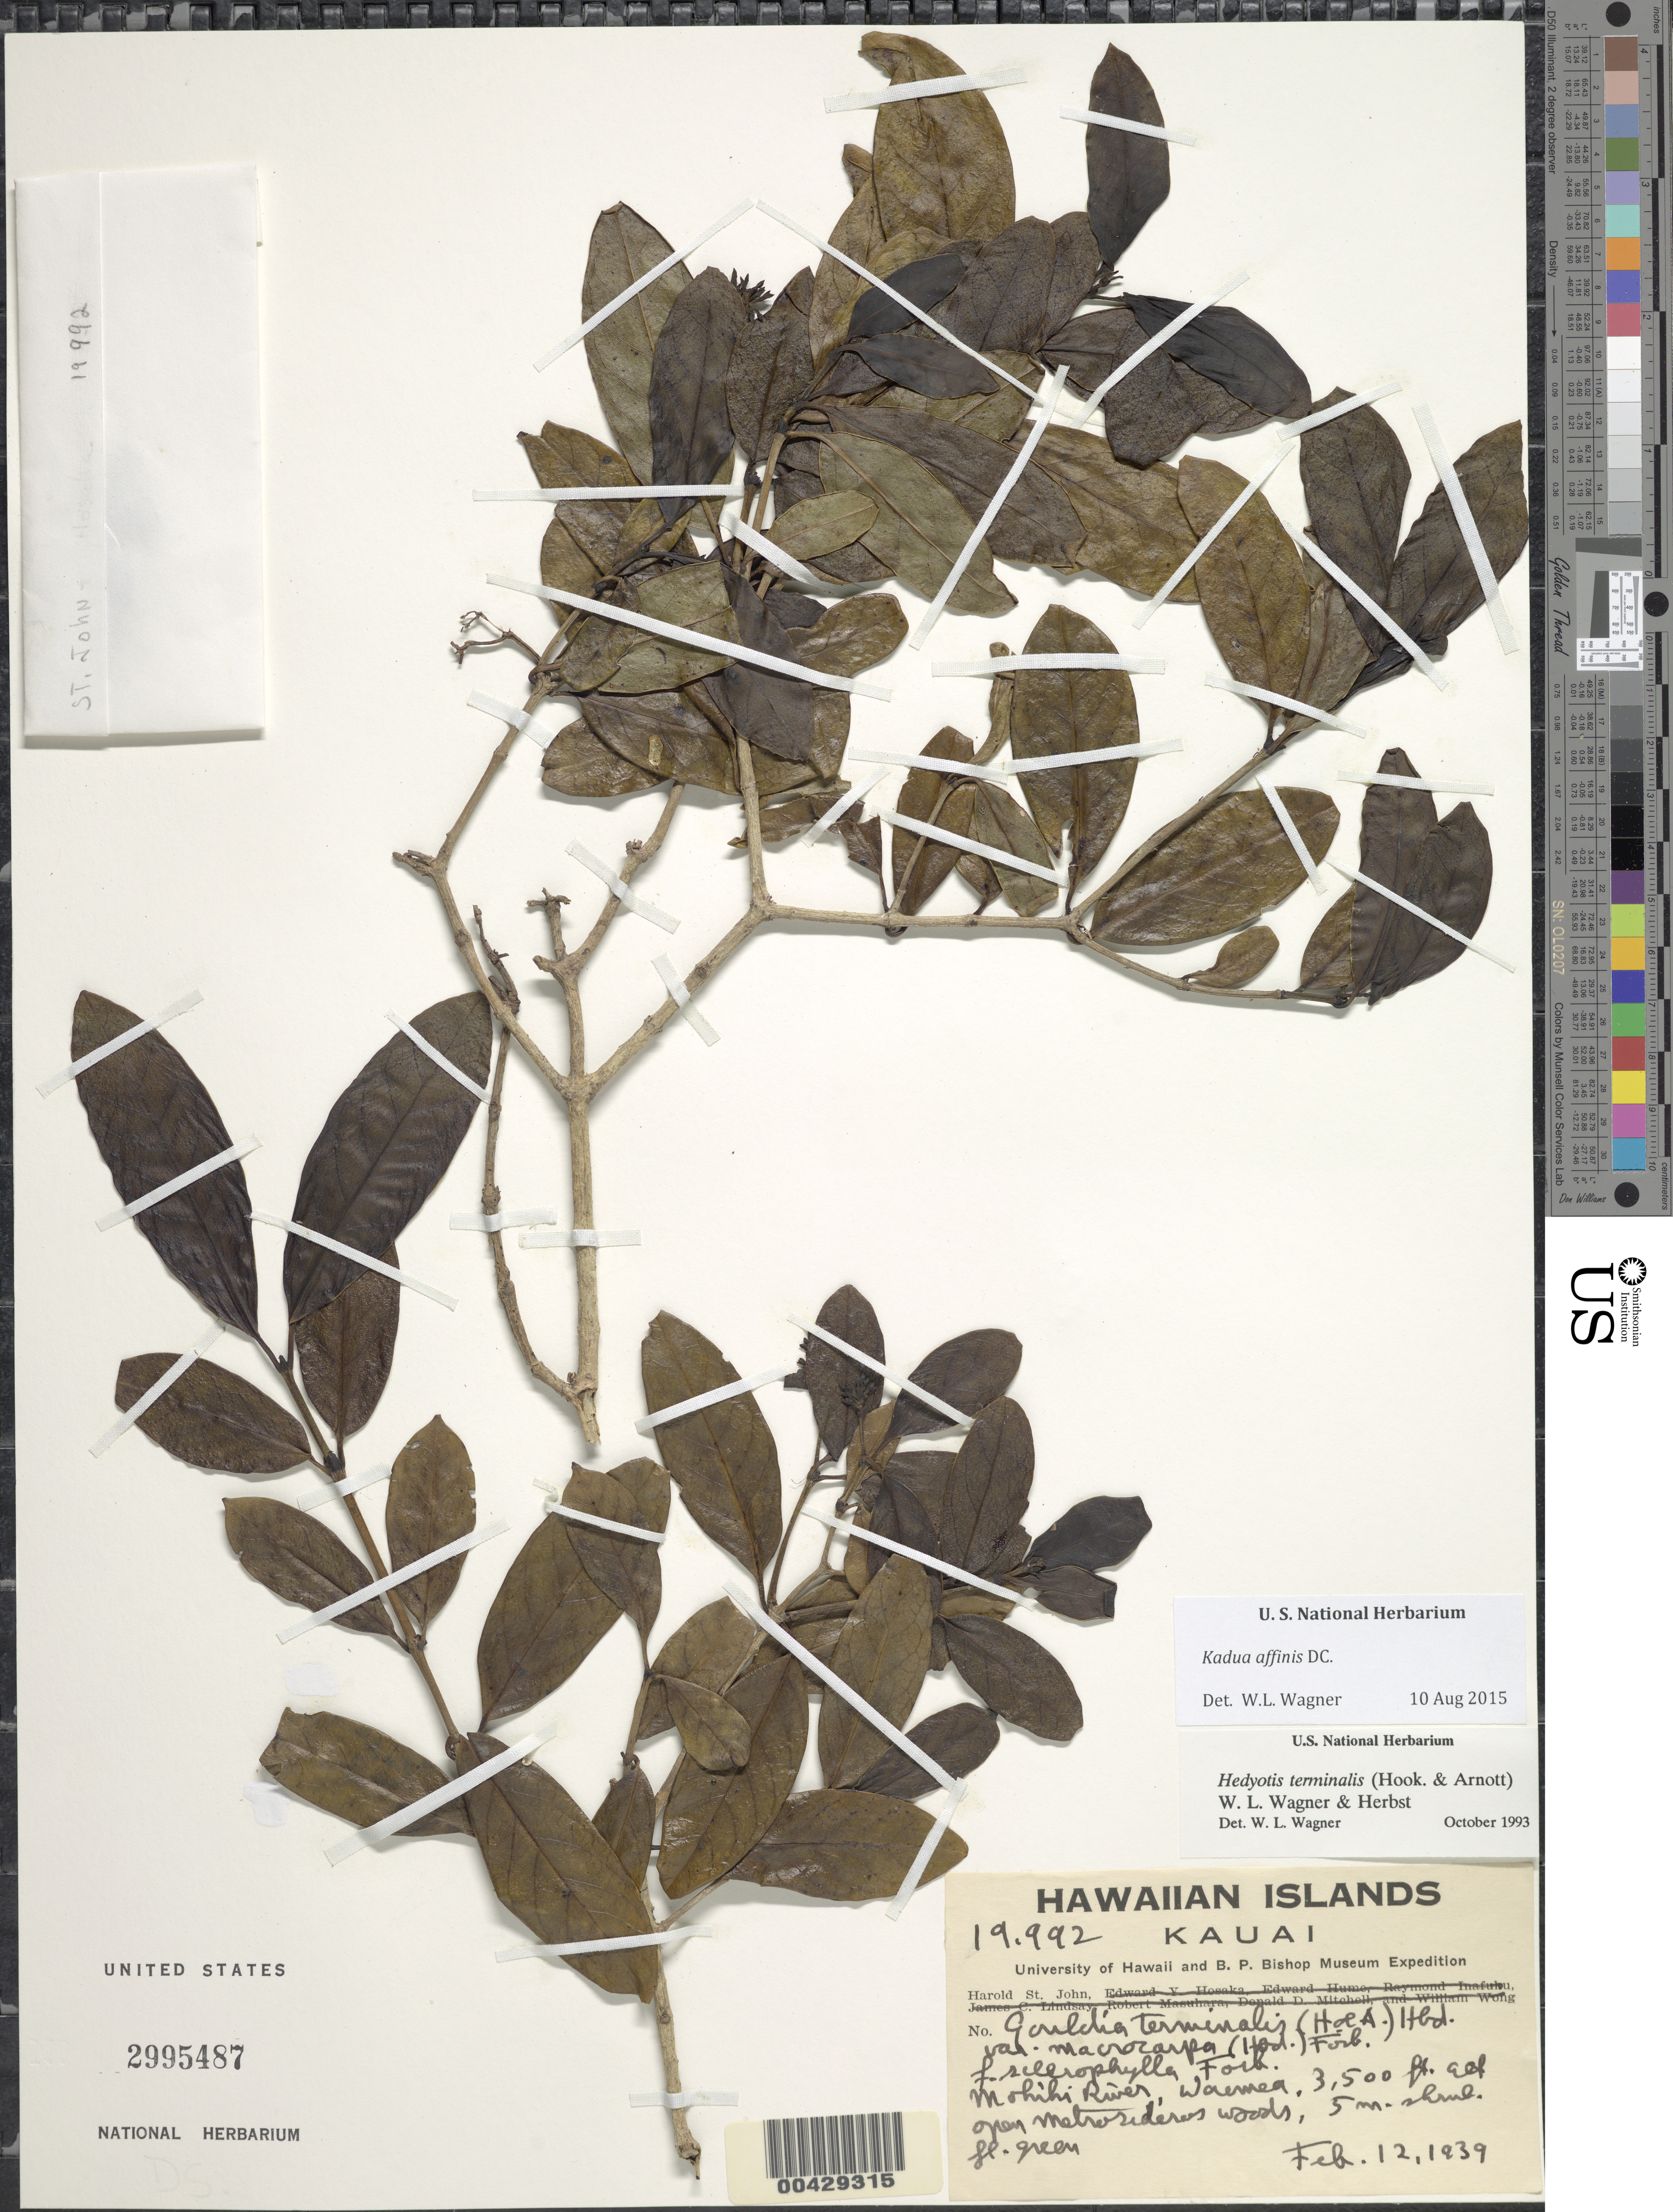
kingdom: Plantae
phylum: Tracheophyta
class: Magnoliopsida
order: Gentianales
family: Rubiaceae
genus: Kadua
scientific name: Kadua affinis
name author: DC.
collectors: H. St. John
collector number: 19992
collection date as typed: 12 Feb 1939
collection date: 1939-02-12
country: United States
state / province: Hawaii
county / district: Kauai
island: Kaua'i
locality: Mohihi River, Waimea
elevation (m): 1067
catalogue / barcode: US 2995487